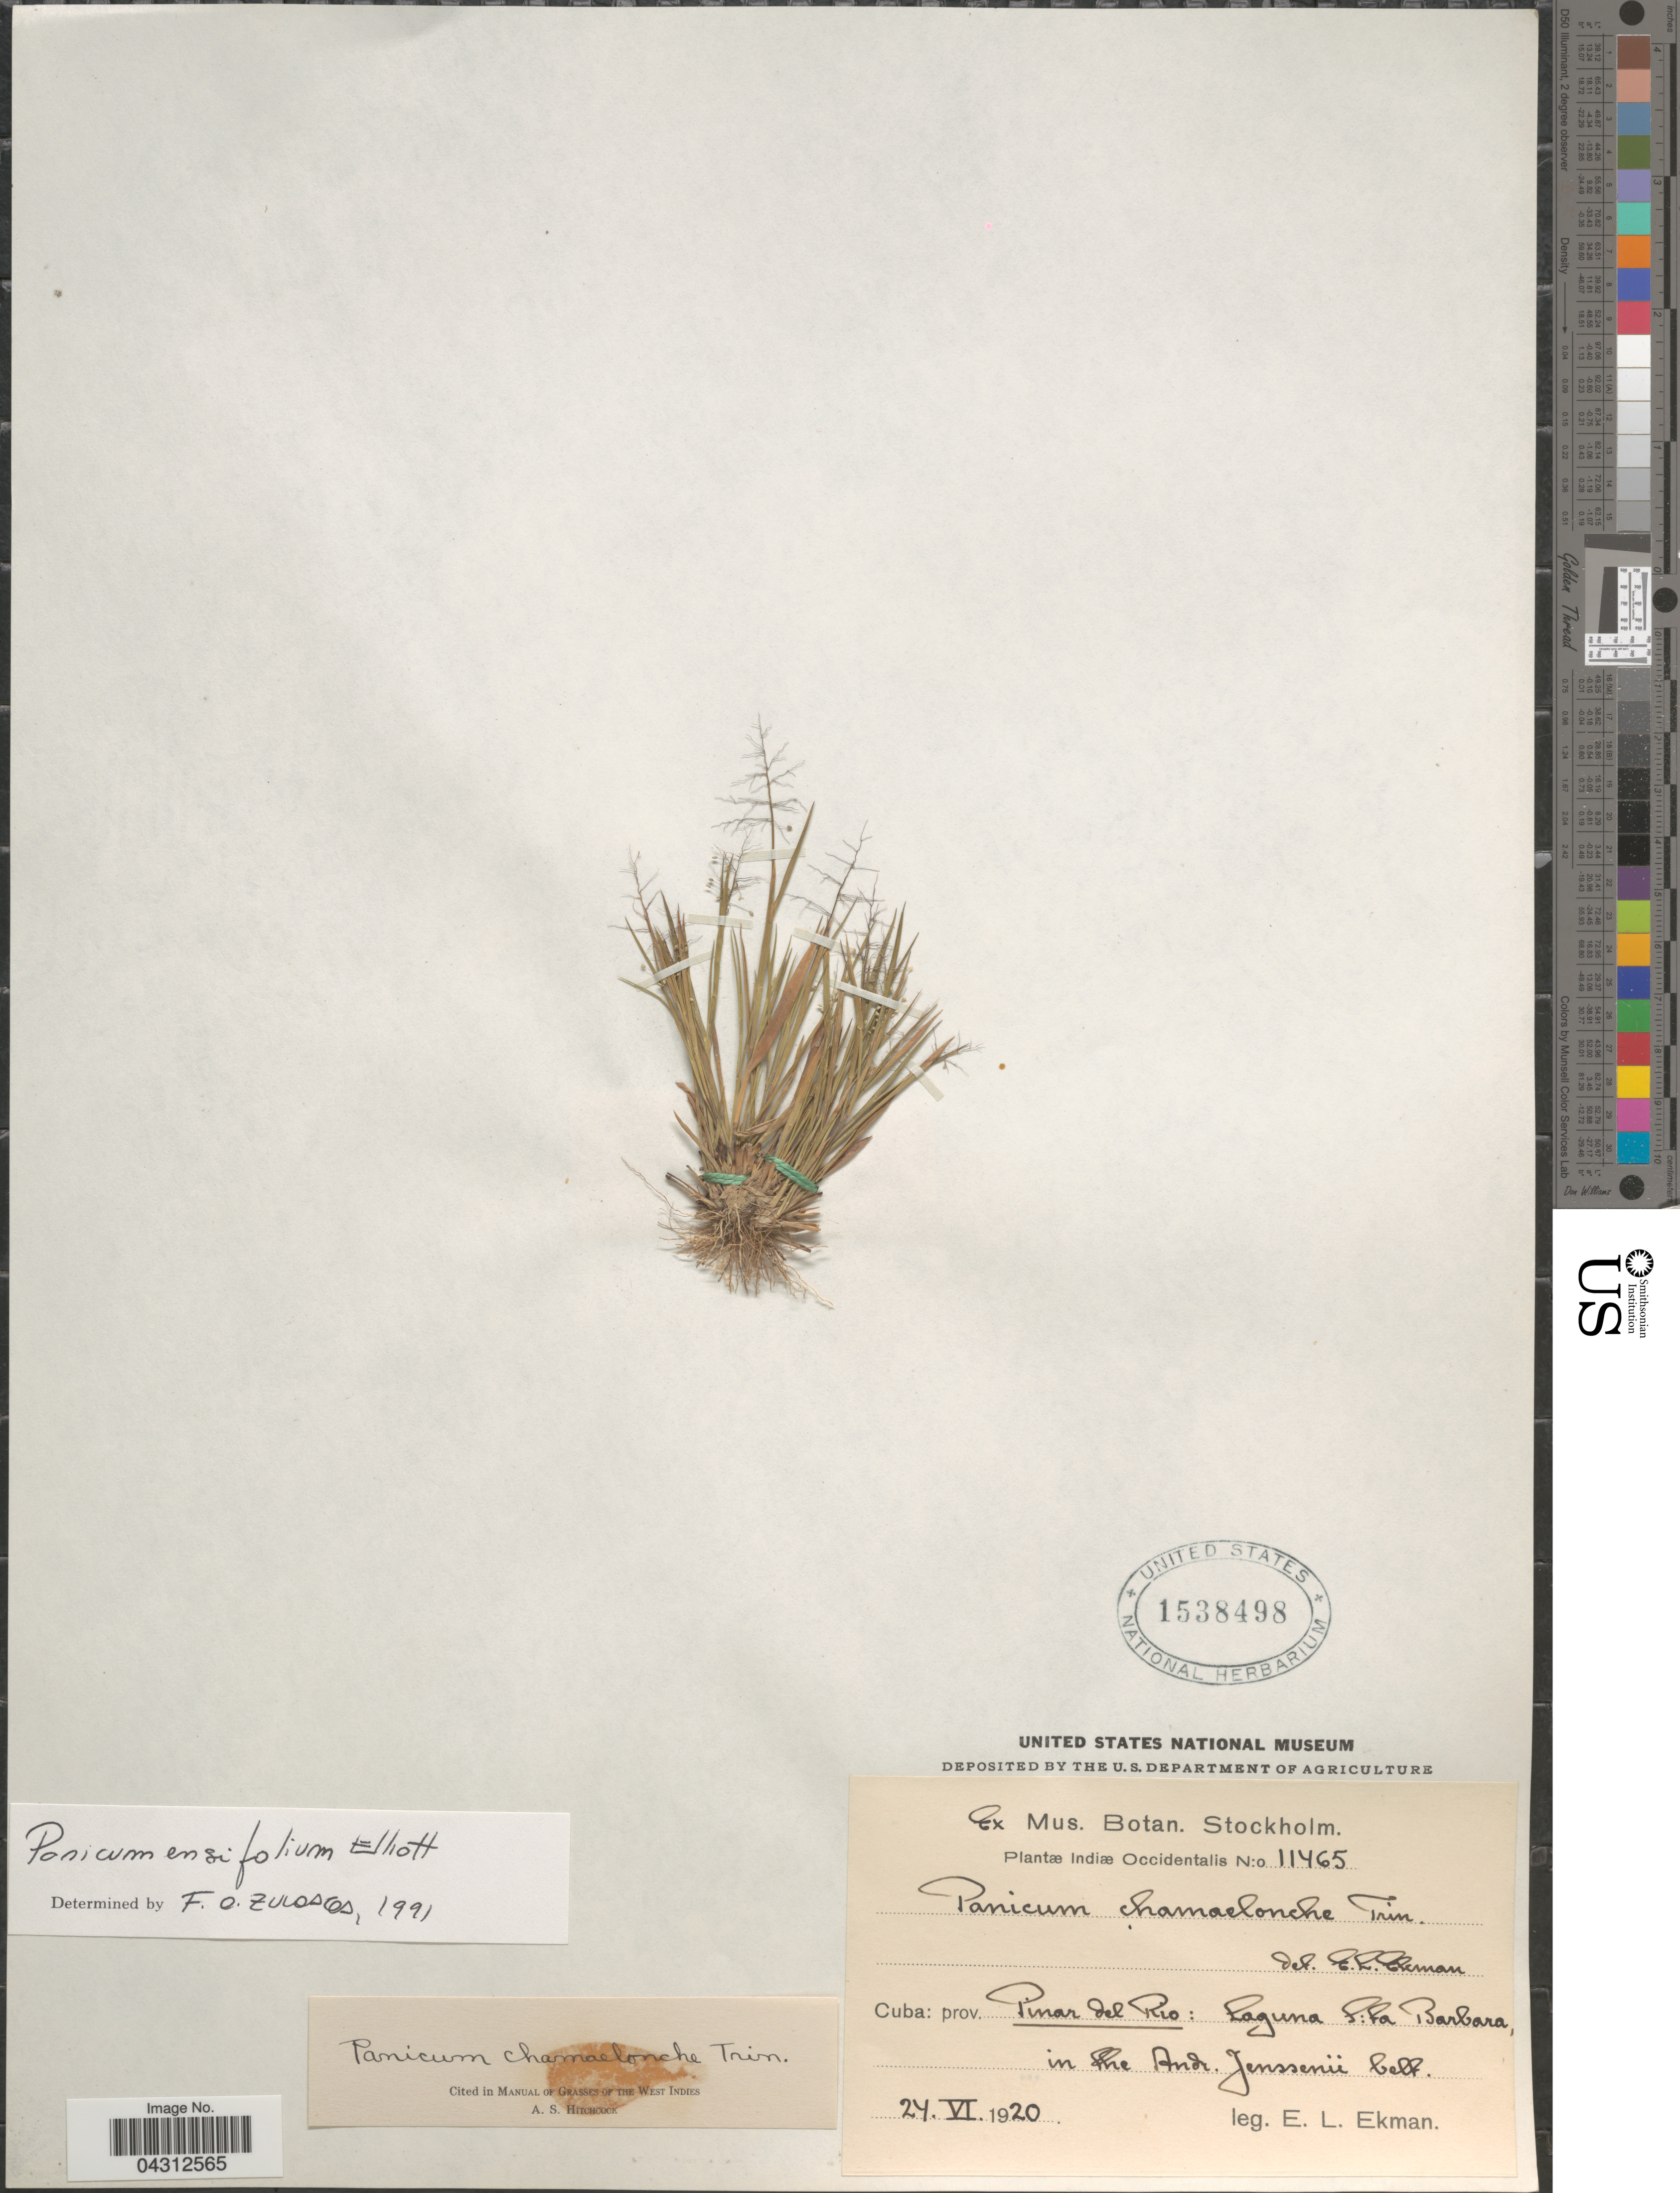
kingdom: Plantae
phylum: Tracheophyta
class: Liliopsida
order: Poales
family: Poaceae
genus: Dichanthelium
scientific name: Dichanthelium ensifolium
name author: (Baldwin ex Elliot) Gould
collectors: E. L. Ekman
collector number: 11465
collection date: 1920-06-24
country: Cuba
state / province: Pinar del Río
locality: Indiæ Occidentalis. Laguna S:ta Barbara, in the Andr. Jenssenii belt.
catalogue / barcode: US 1538498